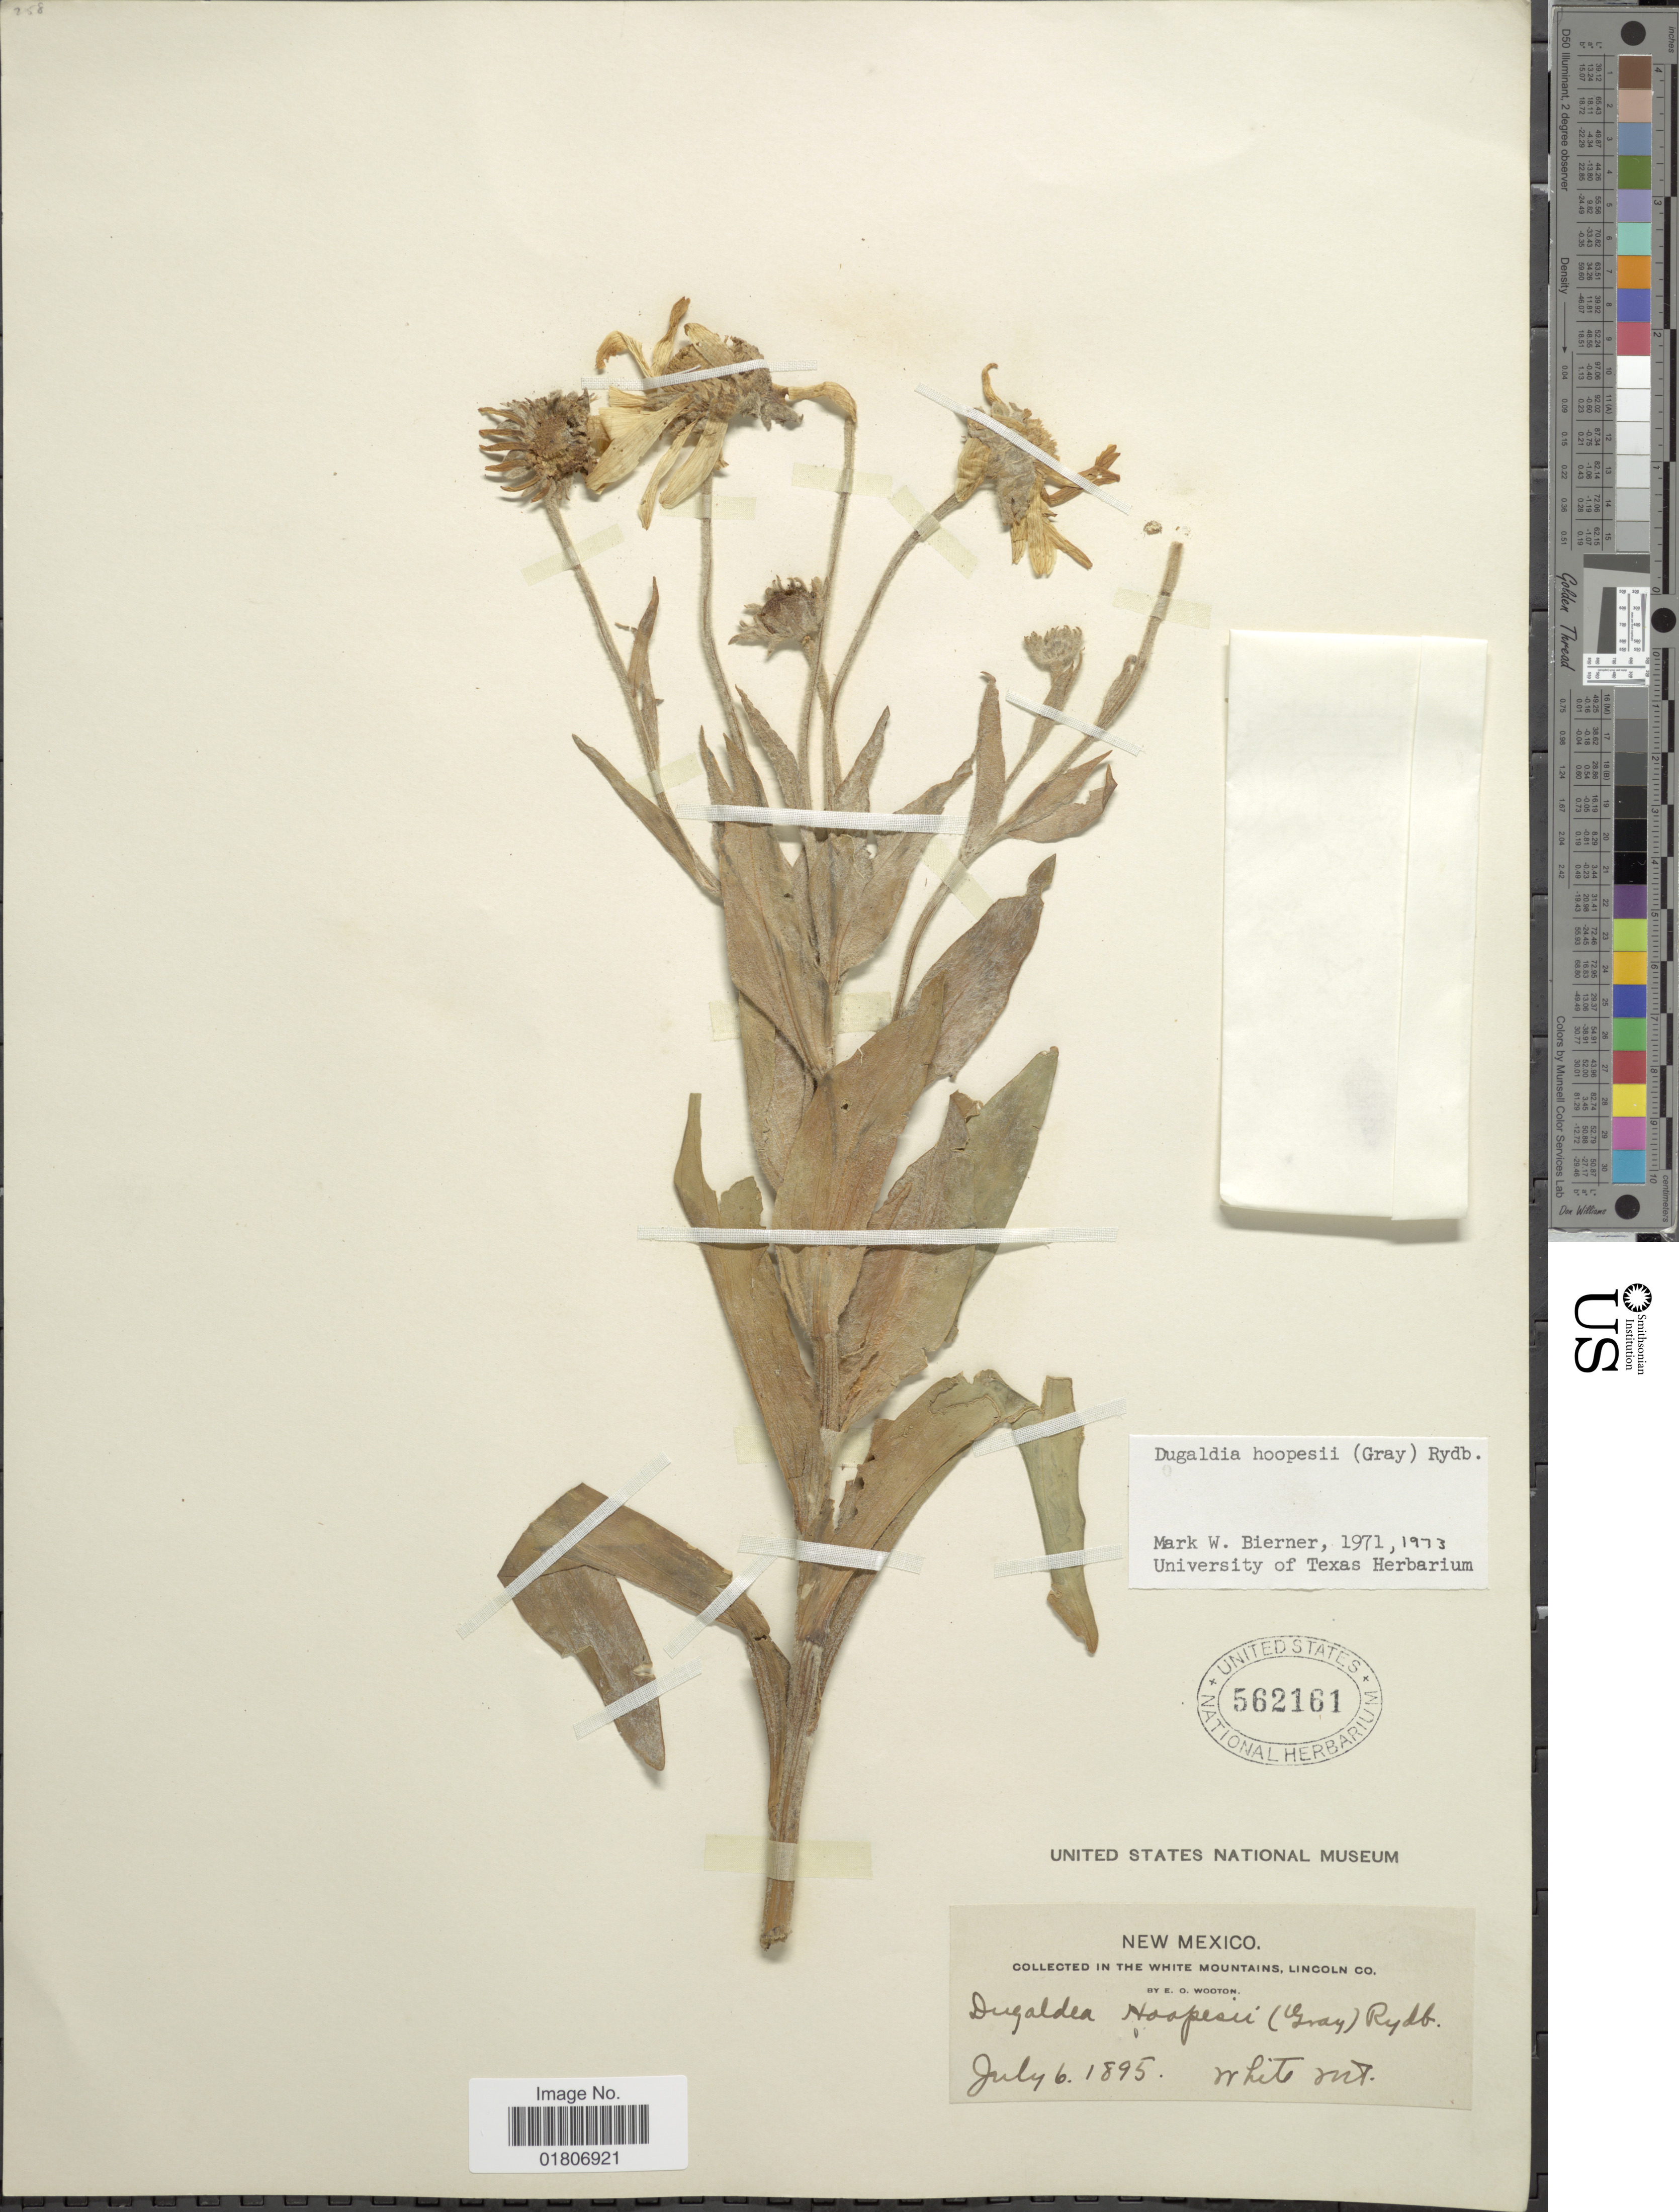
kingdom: Plantae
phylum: Tracheophyta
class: Magnoliopsida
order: Asterales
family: Asteraceae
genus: Dugaldia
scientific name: Dugaldia hoopesii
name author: (A. Gray) Rydb.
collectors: E. O. Wooton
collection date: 1895-07-06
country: United States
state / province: New Mexico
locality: White Mountains, Lincoln Co.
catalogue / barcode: US 562161